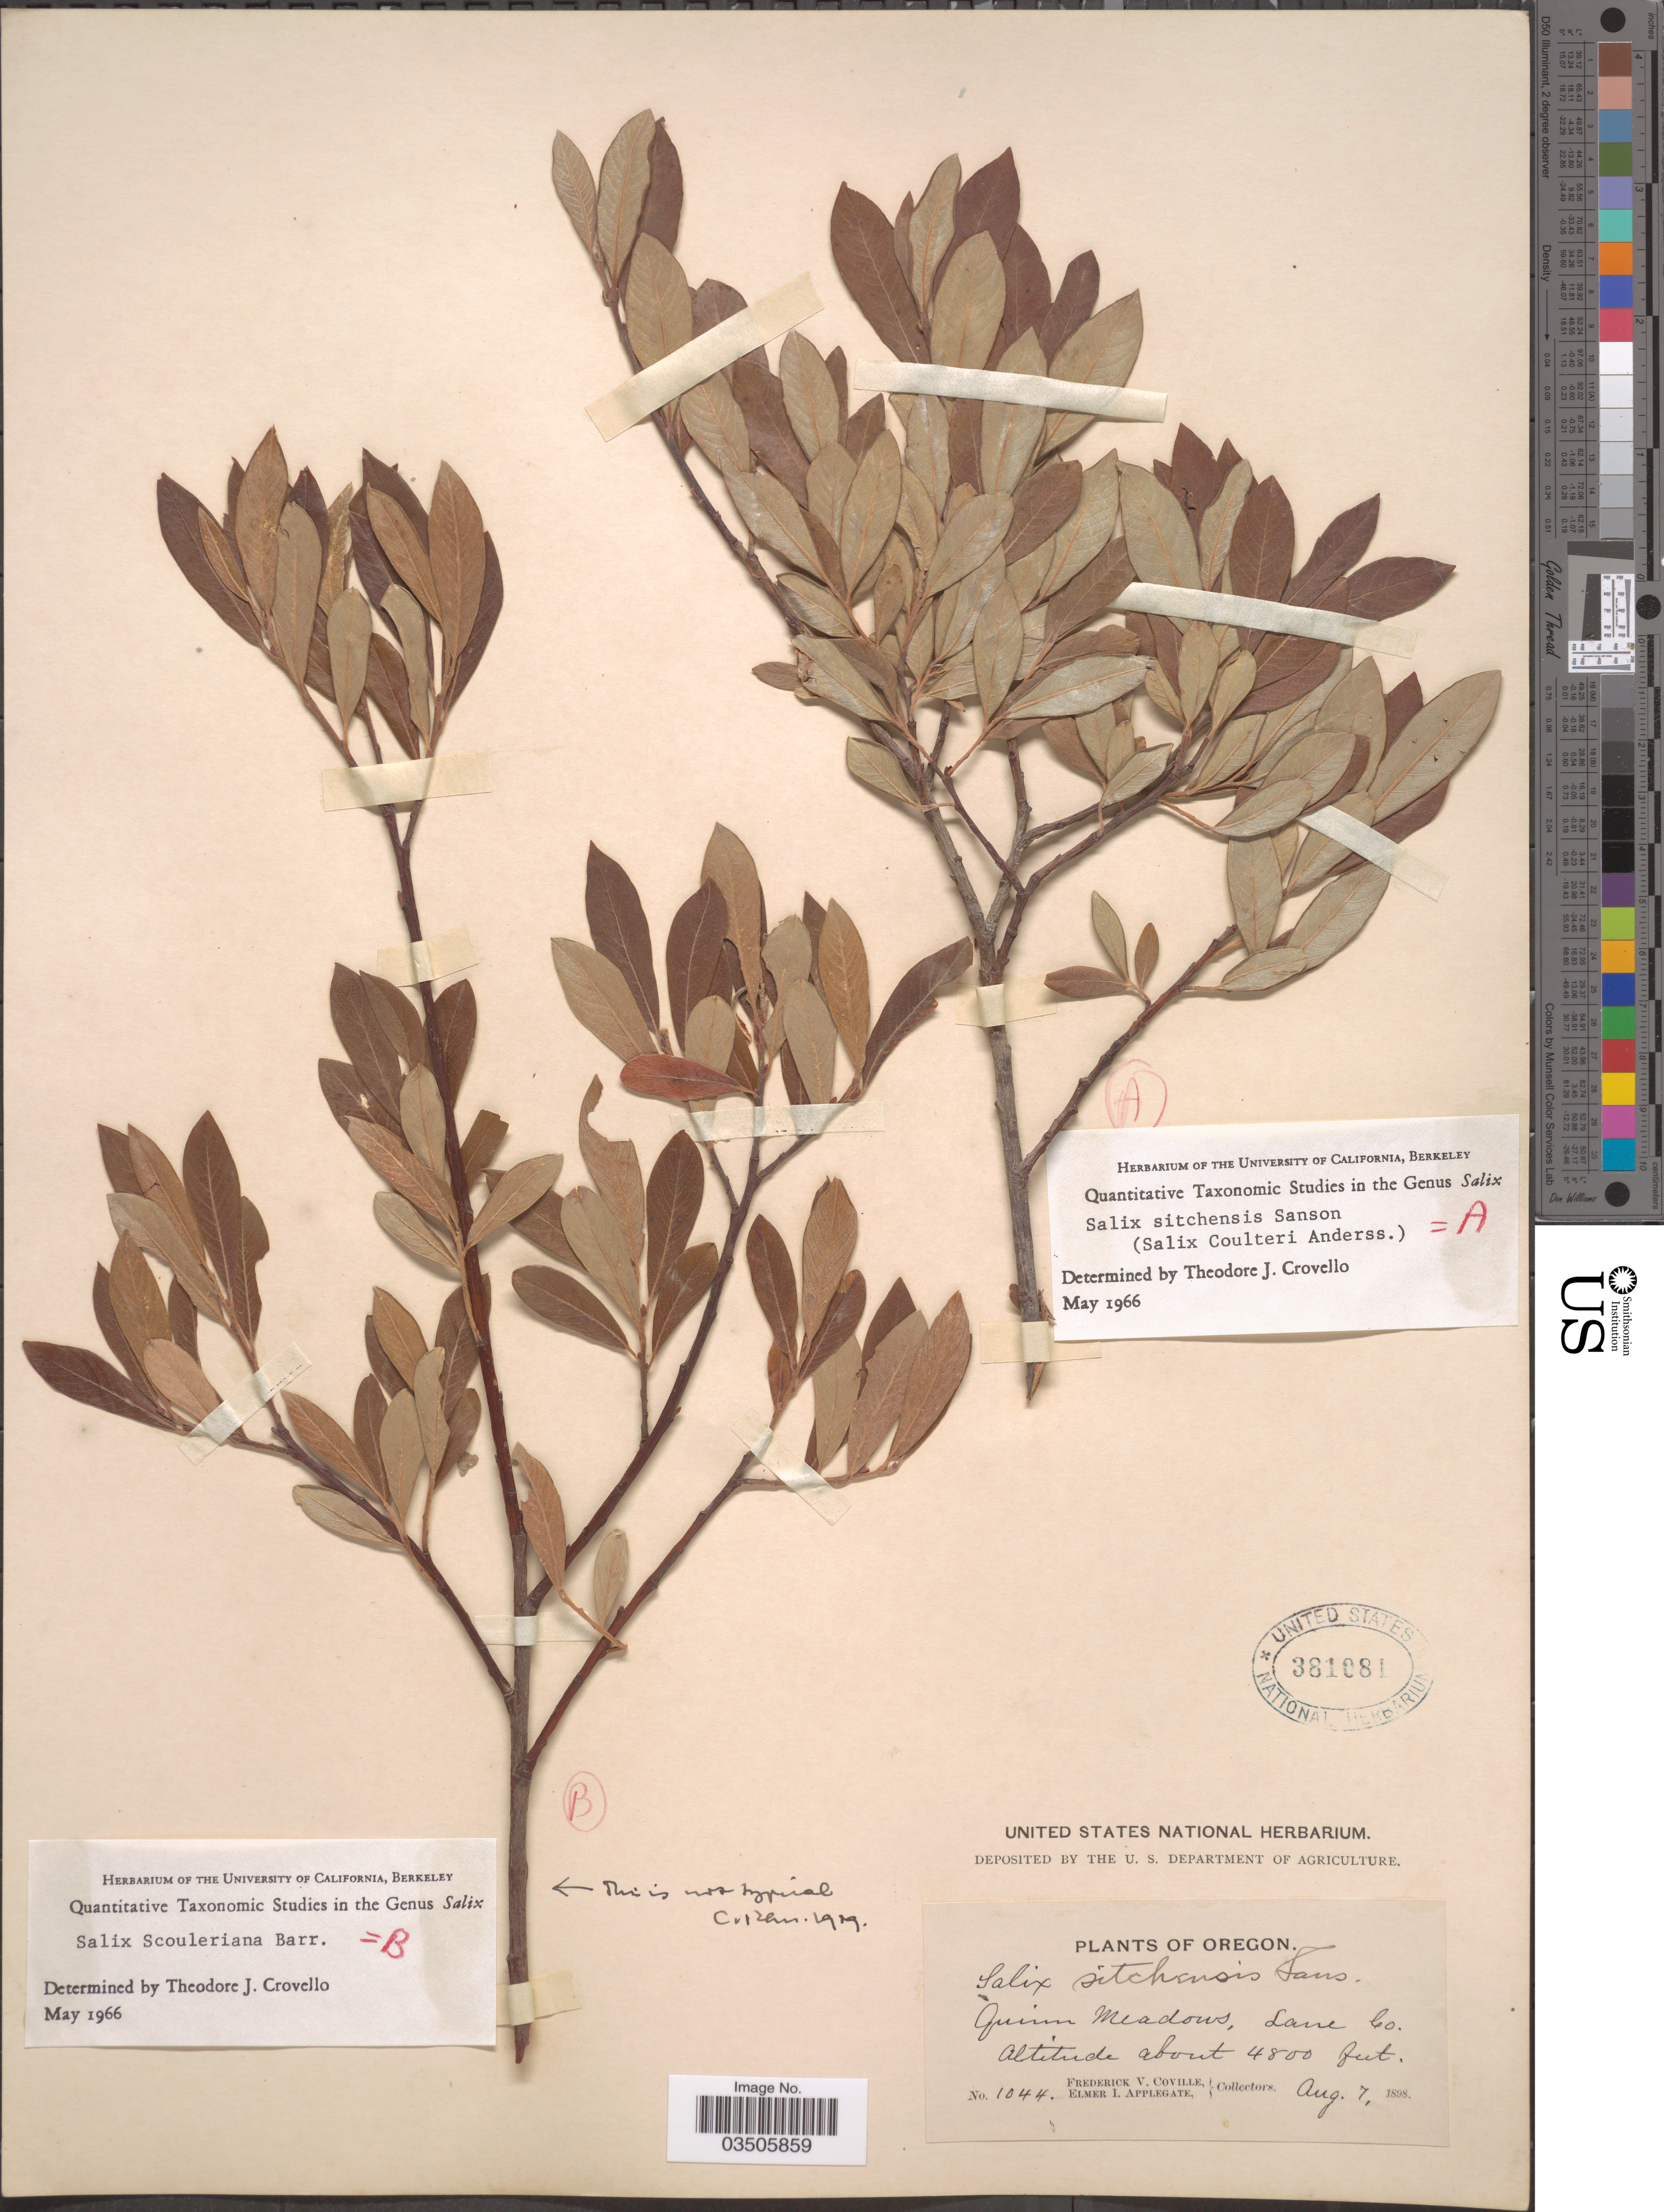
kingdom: Plantae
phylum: Tracheophyta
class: Magnoliopsida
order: Malpighiales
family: Salicaceae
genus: Salix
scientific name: Salix sitchensis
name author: Sanson ex Bong.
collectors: F. V. Coville & E. I. Applegate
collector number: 1044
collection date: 1898-08-07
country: United States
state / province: Oregon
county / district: Lane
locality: Quinn Meadows, Lane Co.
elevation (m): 1463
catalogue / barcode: US 381081